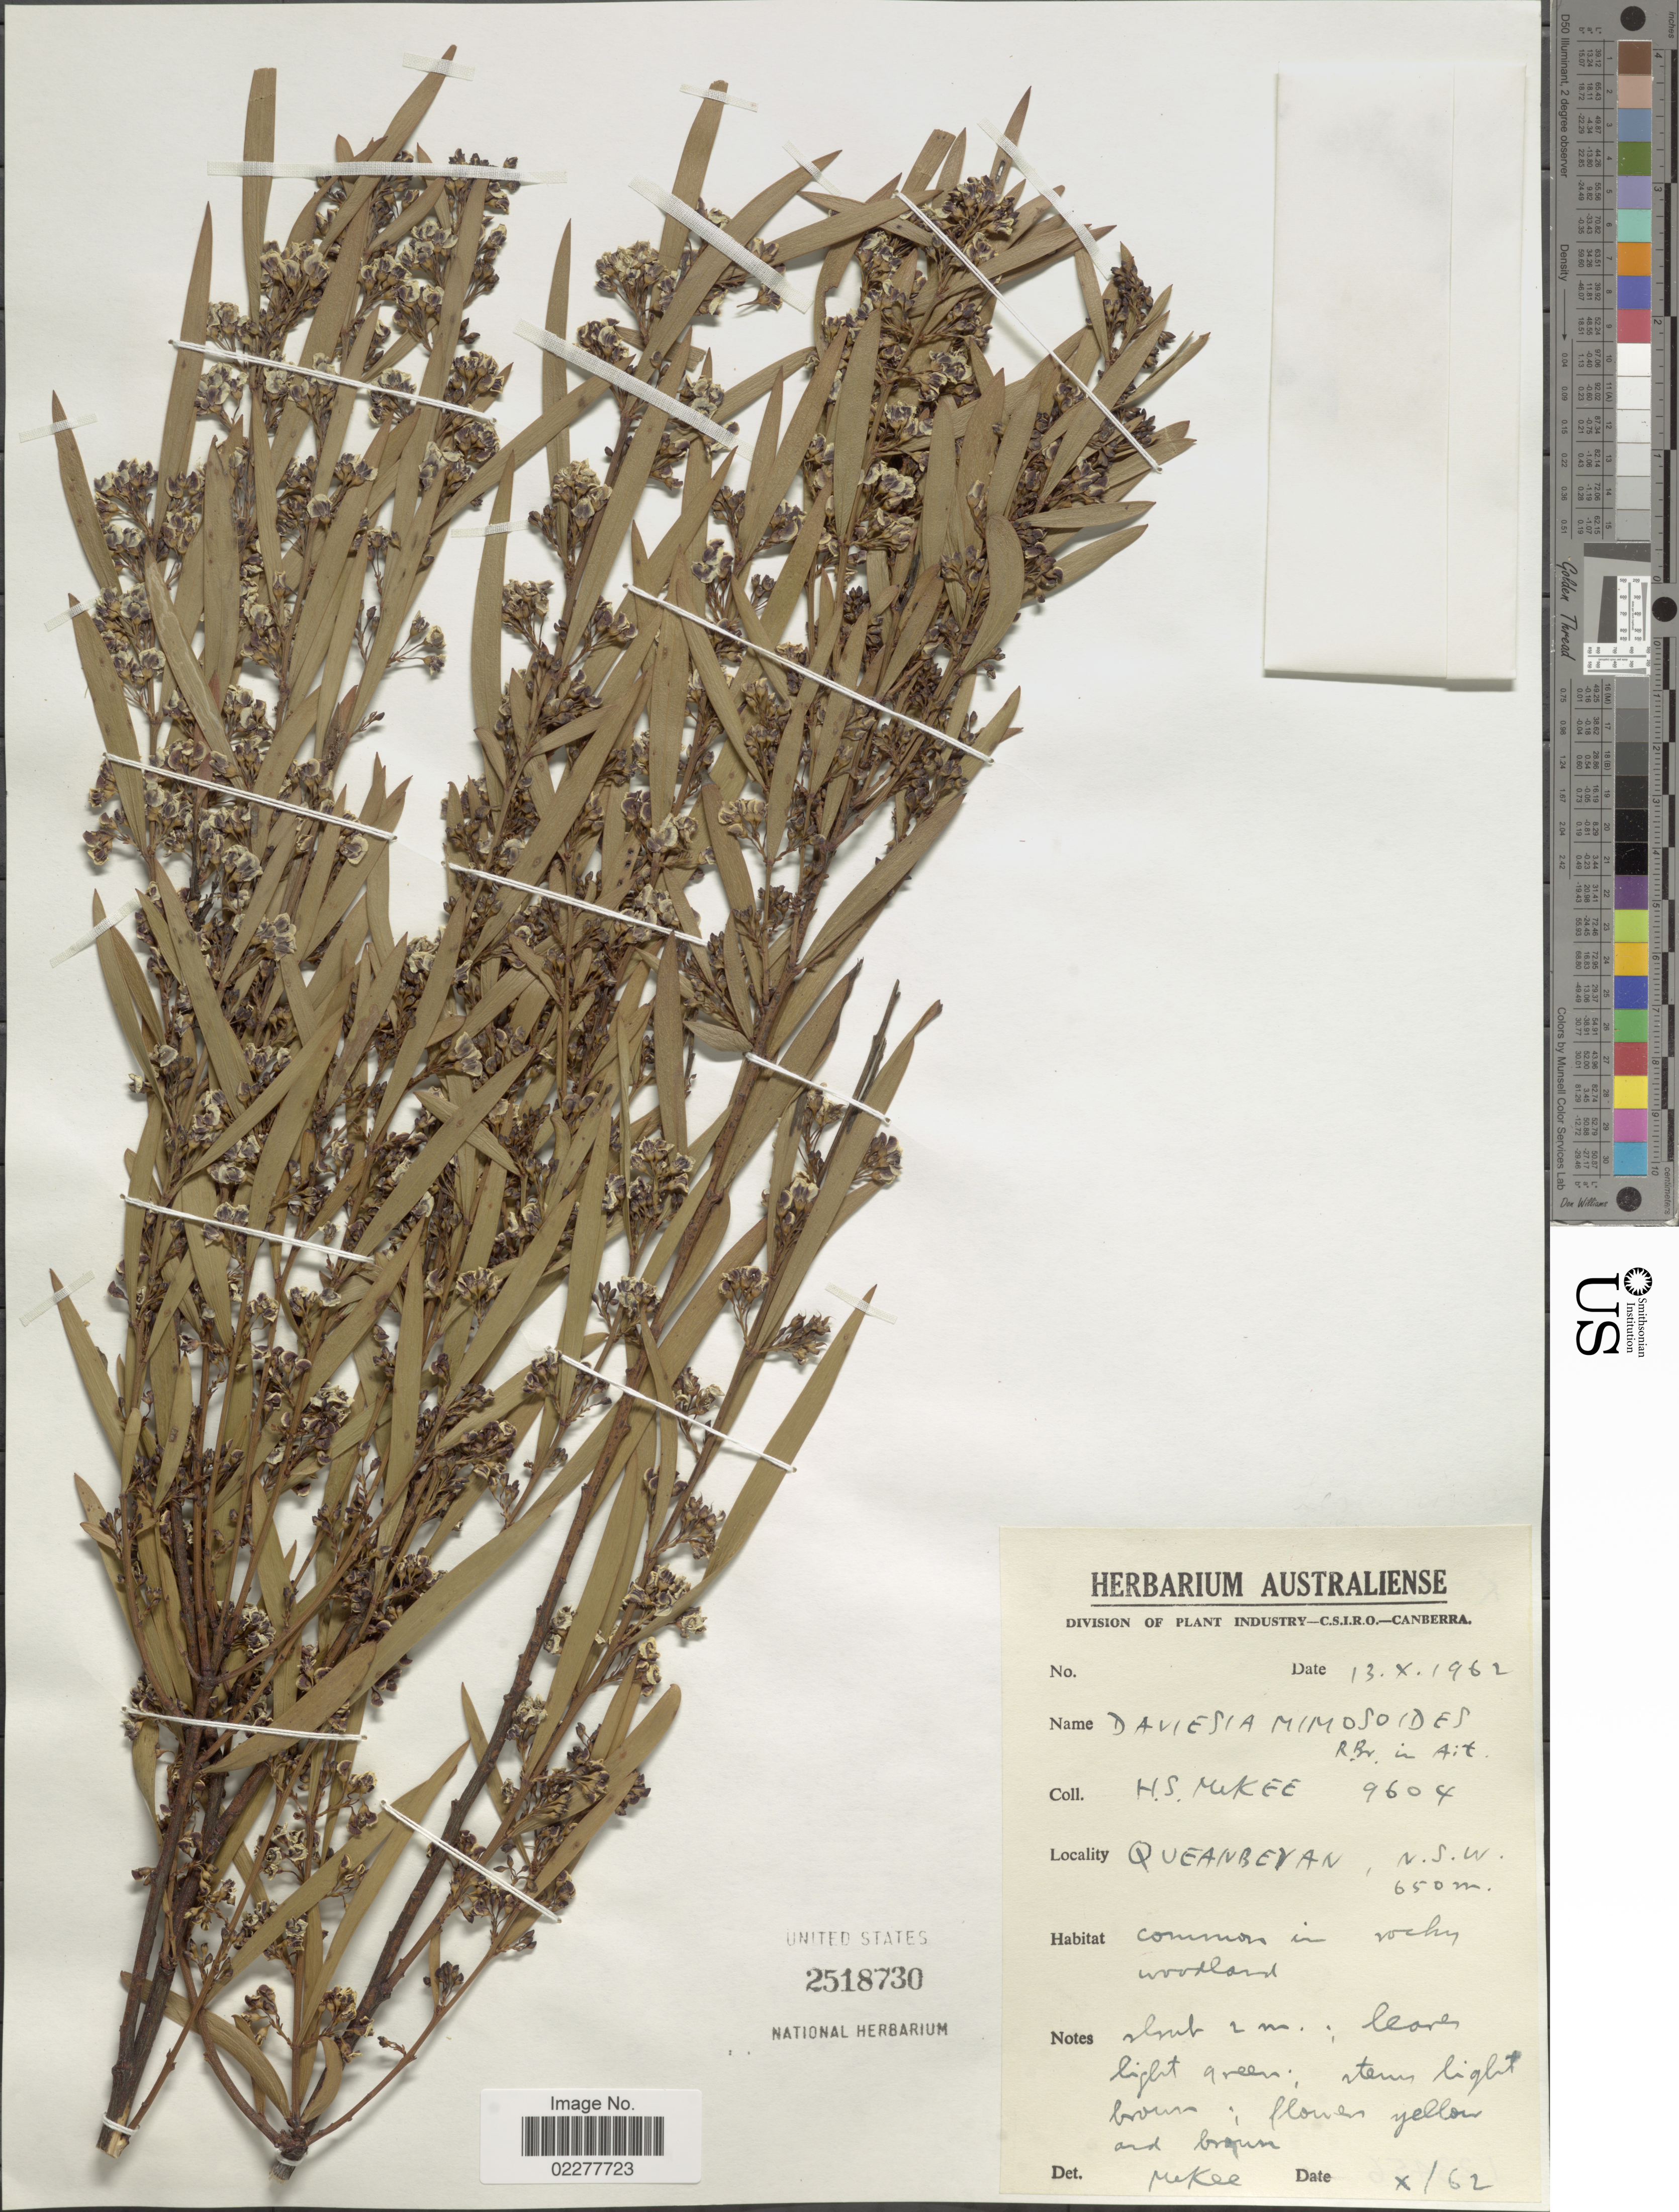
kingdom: Plantae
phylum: Tracheophyta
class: Magnoliopsida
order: Fabales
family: Fabaceae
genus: Daviesia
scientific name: Daviesia mimosoides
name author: R. Br.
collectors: H. S. McKee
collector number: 9604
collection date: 1962-10-13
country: Australia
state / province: New South Wales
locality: Queanbeyan, N.S.W.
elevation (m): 650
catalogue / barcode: US 2518730